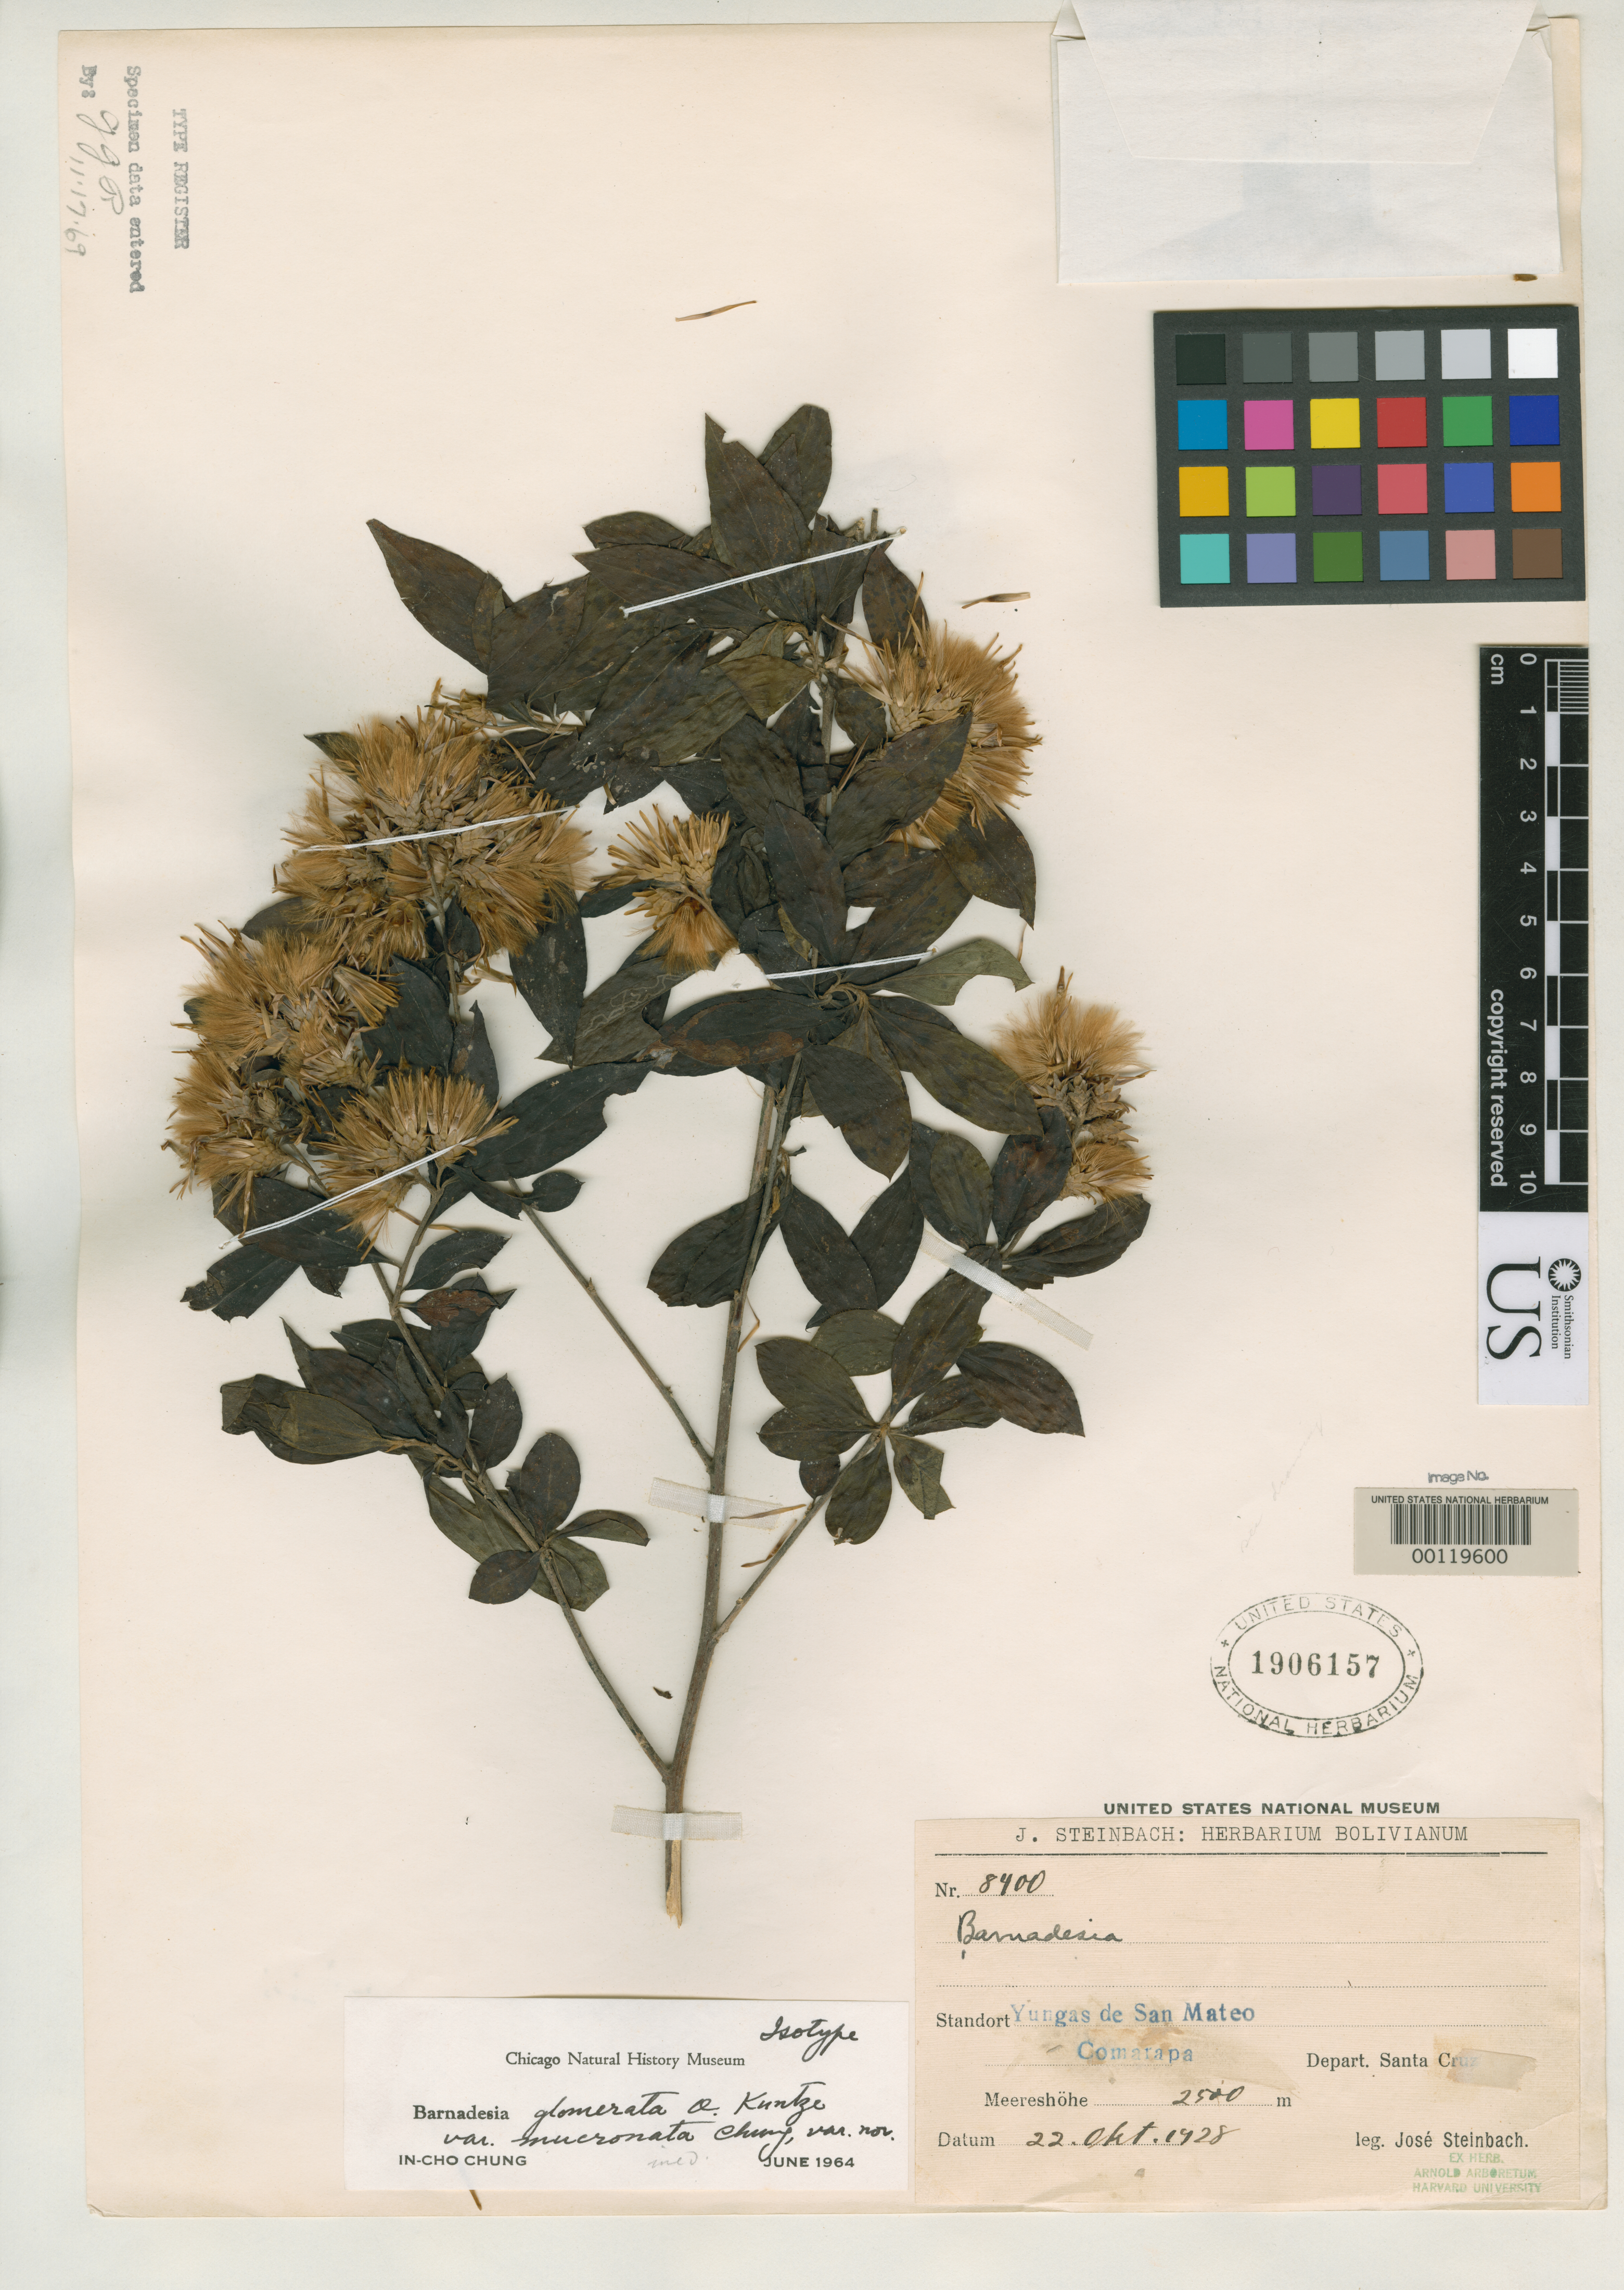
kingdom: Plantae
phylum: Tracheophyta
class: Magnoliopsida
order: Asterales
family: Asteraceae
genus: Barnadesia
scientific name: Barnadesia glomerata var. mucronata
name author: I.C. Chung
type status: Isotype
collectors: J. Steinbach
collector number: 8400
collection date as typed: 22 Oct 1928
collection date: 1928-10-22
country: Bolivia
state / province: Santa Cruz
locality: Yungas de San Mateo.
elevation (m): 2500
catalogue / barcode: US 1906157